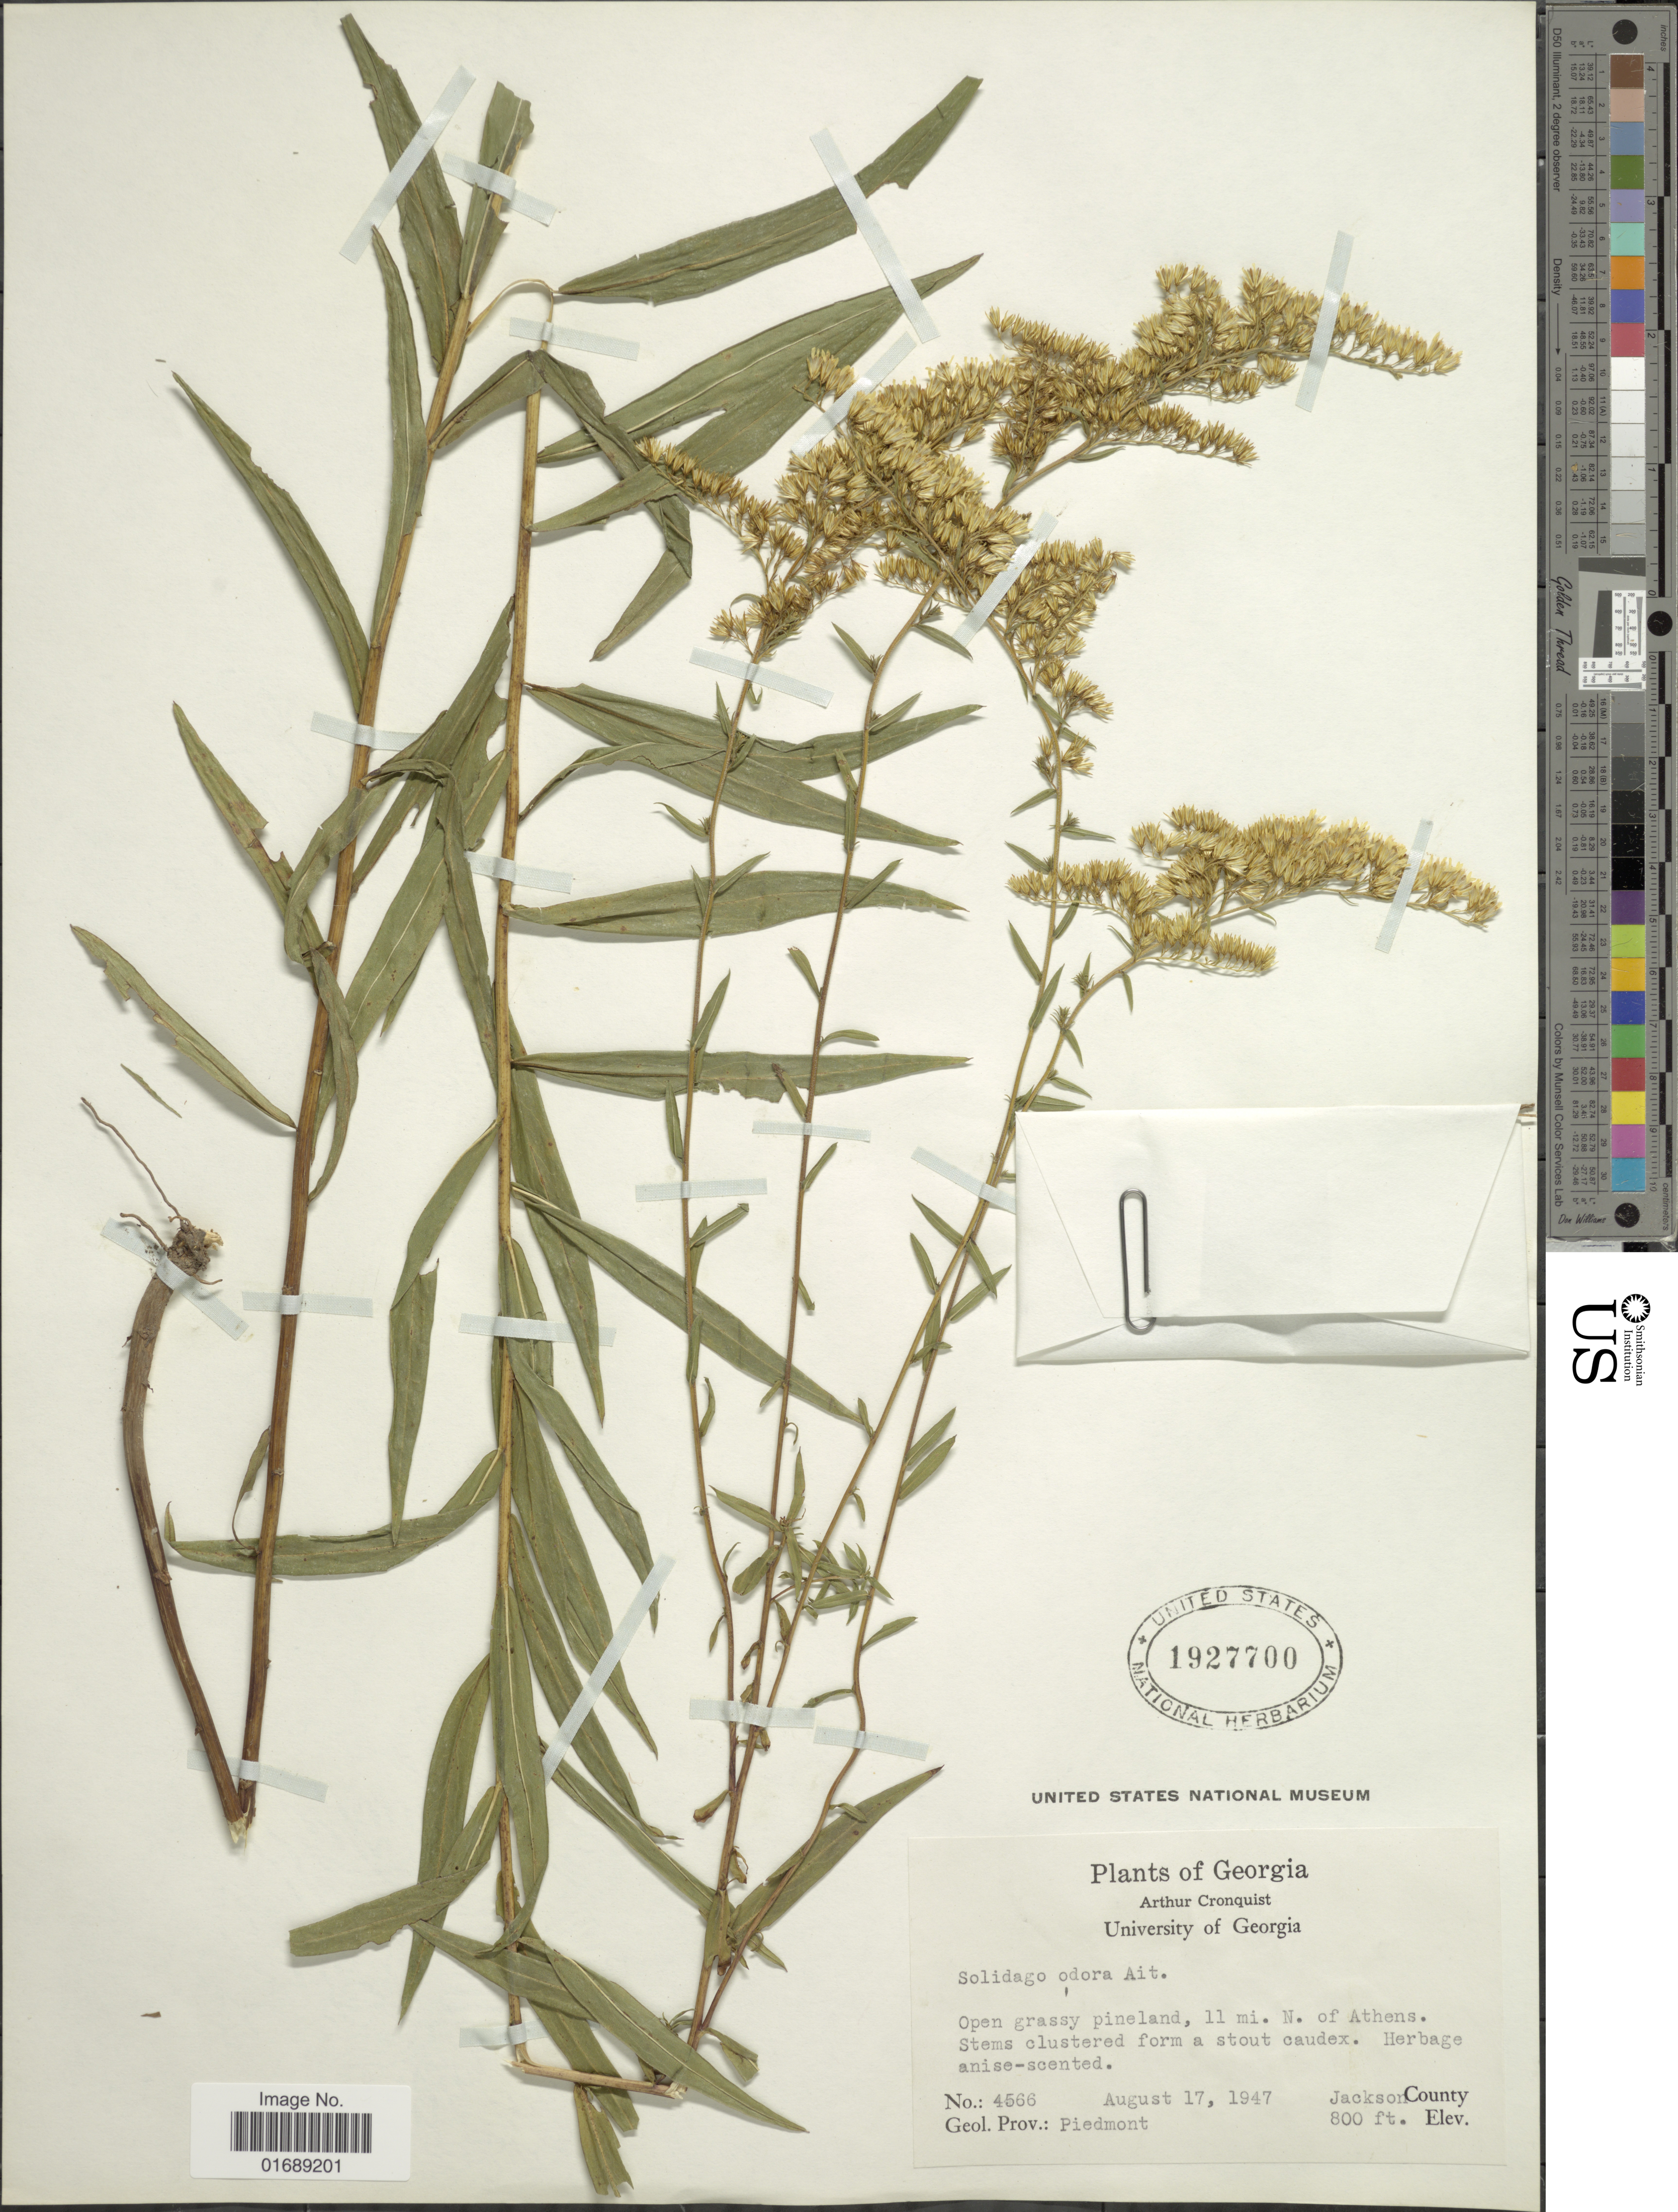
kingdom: Plantae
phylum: Tracheophyta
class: Magnoliopsida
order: Asterales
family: Asteraceae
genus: Solidago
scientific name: Solidago odora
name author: Aiton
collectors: A. J. Cronquist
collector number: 4566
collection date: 1947-08-17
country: United States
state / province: Georgia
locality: open grassy pineland, 11 mi. N. of Athens; Jackson County, Geol. Prov.: Piedmont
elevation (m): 244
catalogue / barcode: US 1927700